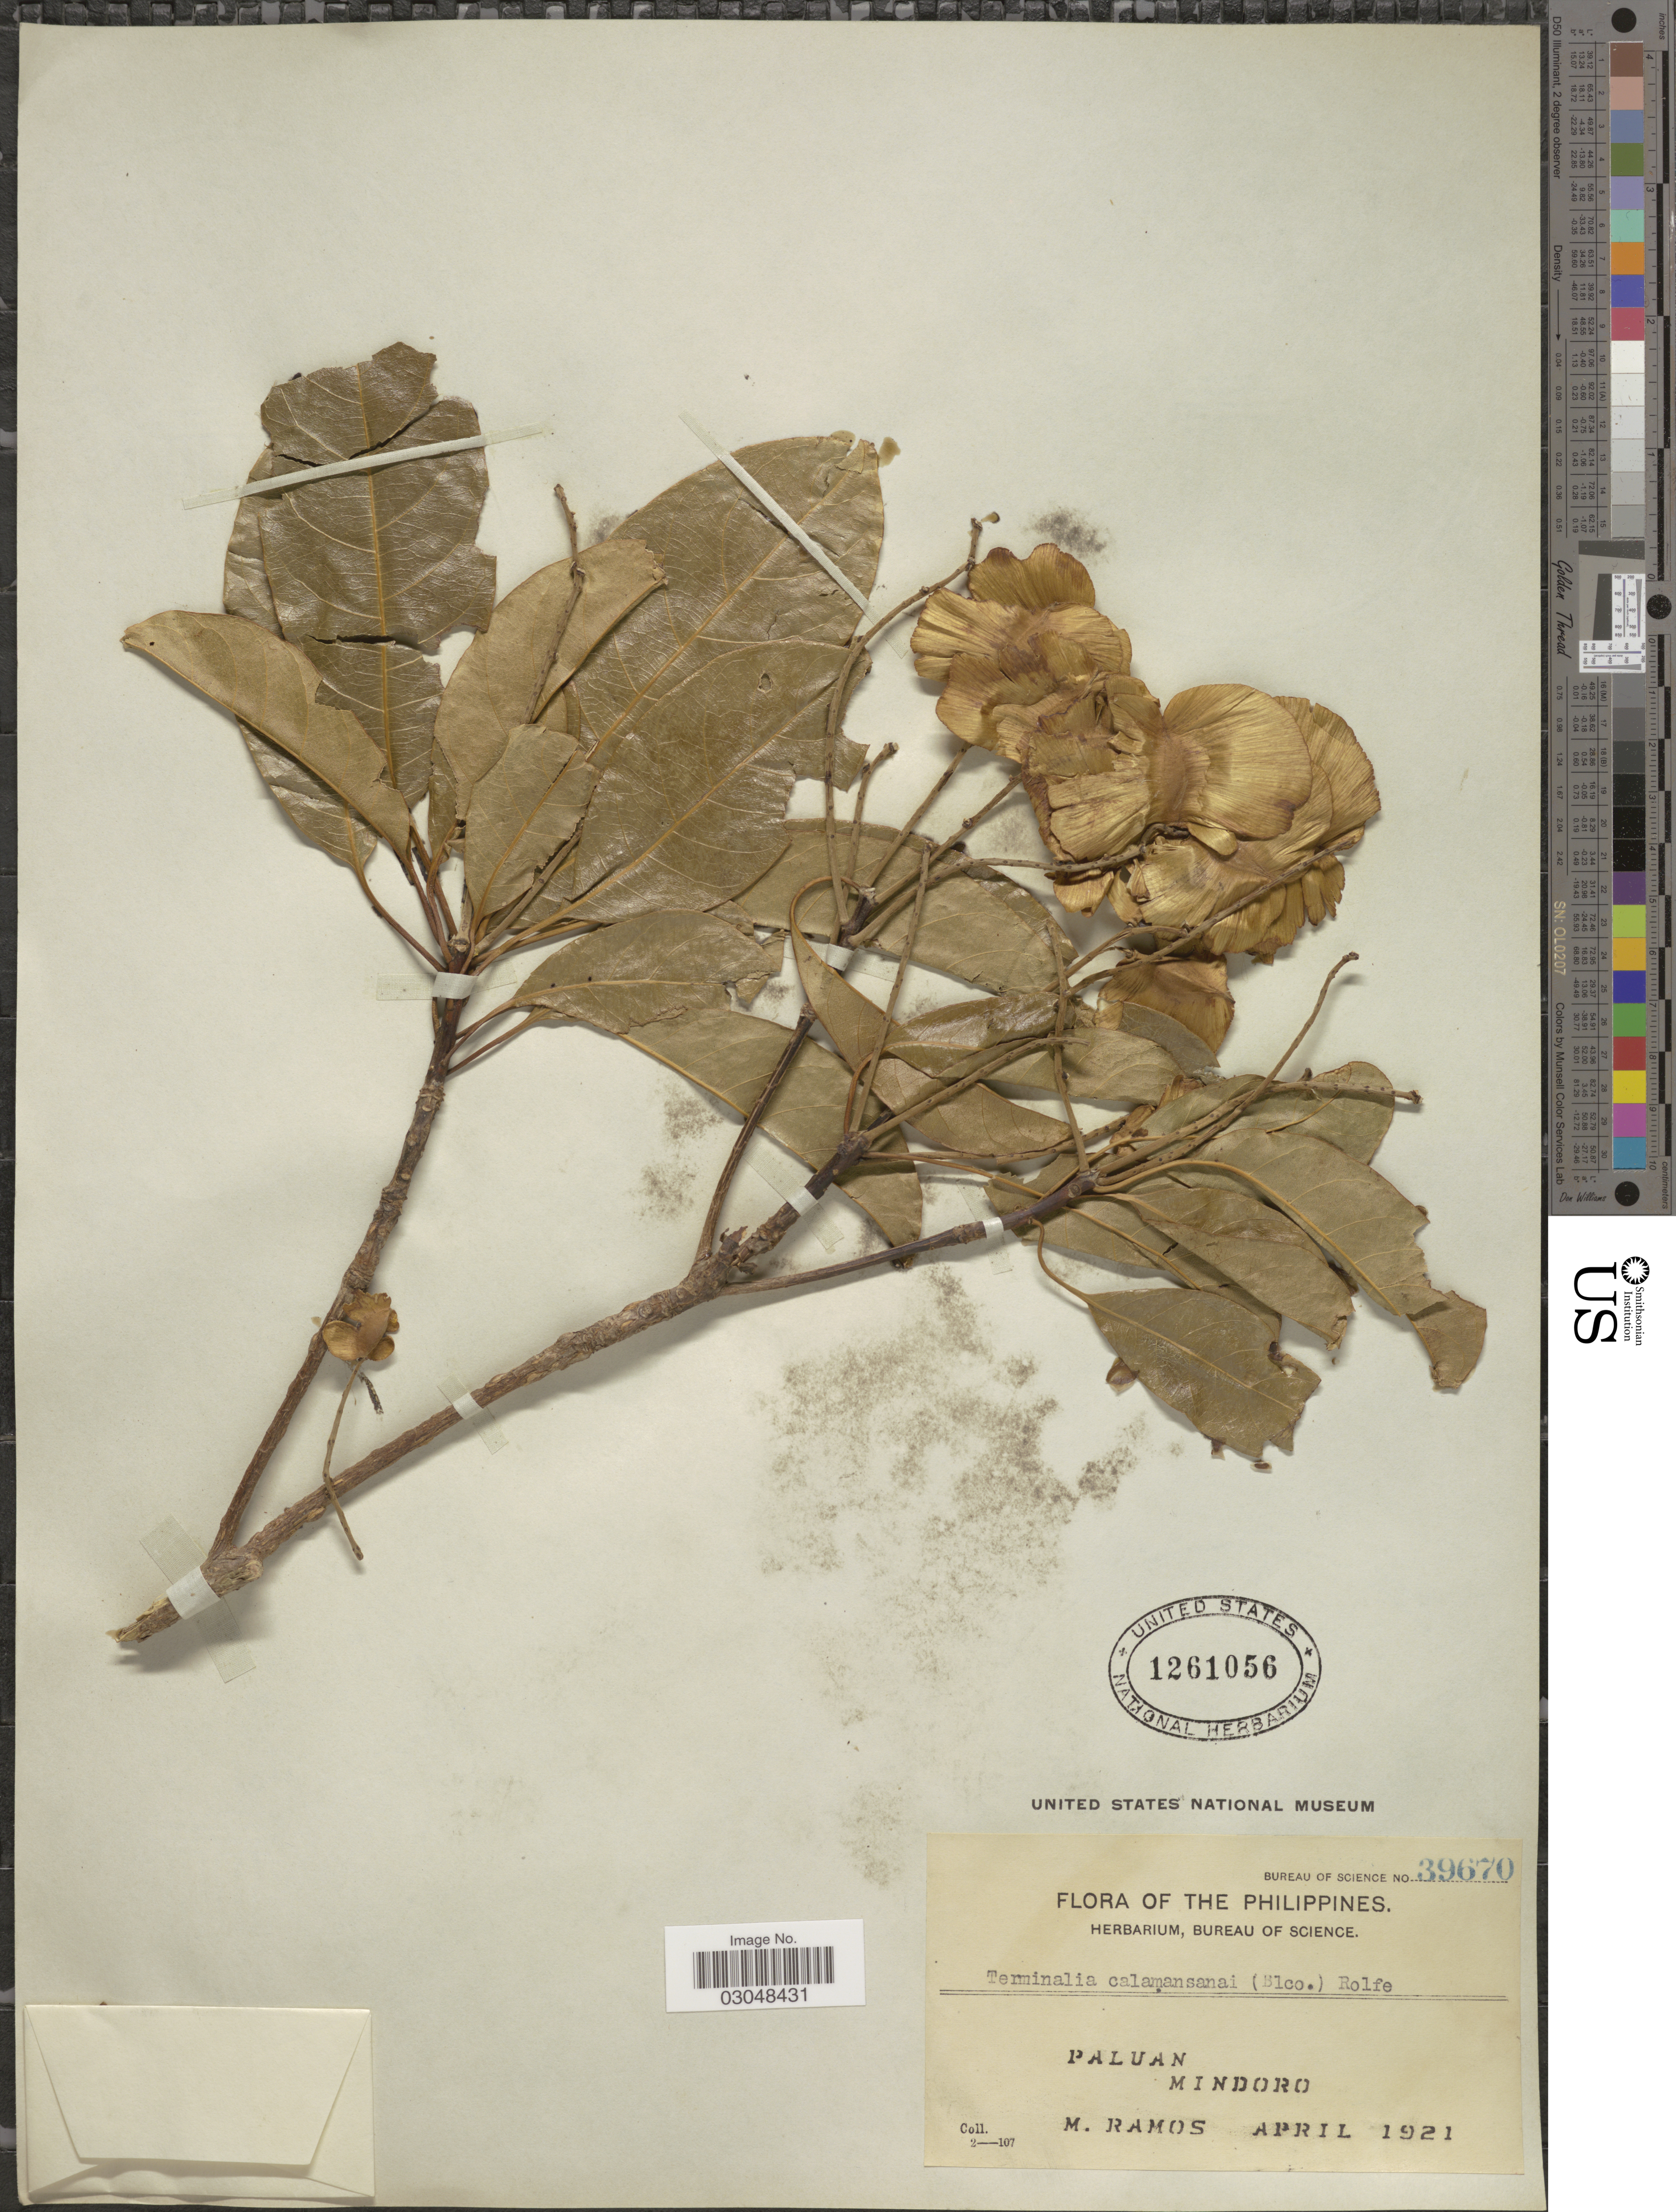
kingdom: Plantae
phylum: Tracheophyta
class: Magnoliopsida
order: Myrtales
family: Combretaceae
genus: Terminalia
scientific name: Terminalia calamansanai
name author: (Blanco) Rolfe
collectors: M. Ramos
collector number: Bureau of Science 39670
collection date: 1921-04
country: Philippines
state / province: Mimaropa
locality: Paluan. Mindoro.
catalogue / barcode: US 1261056